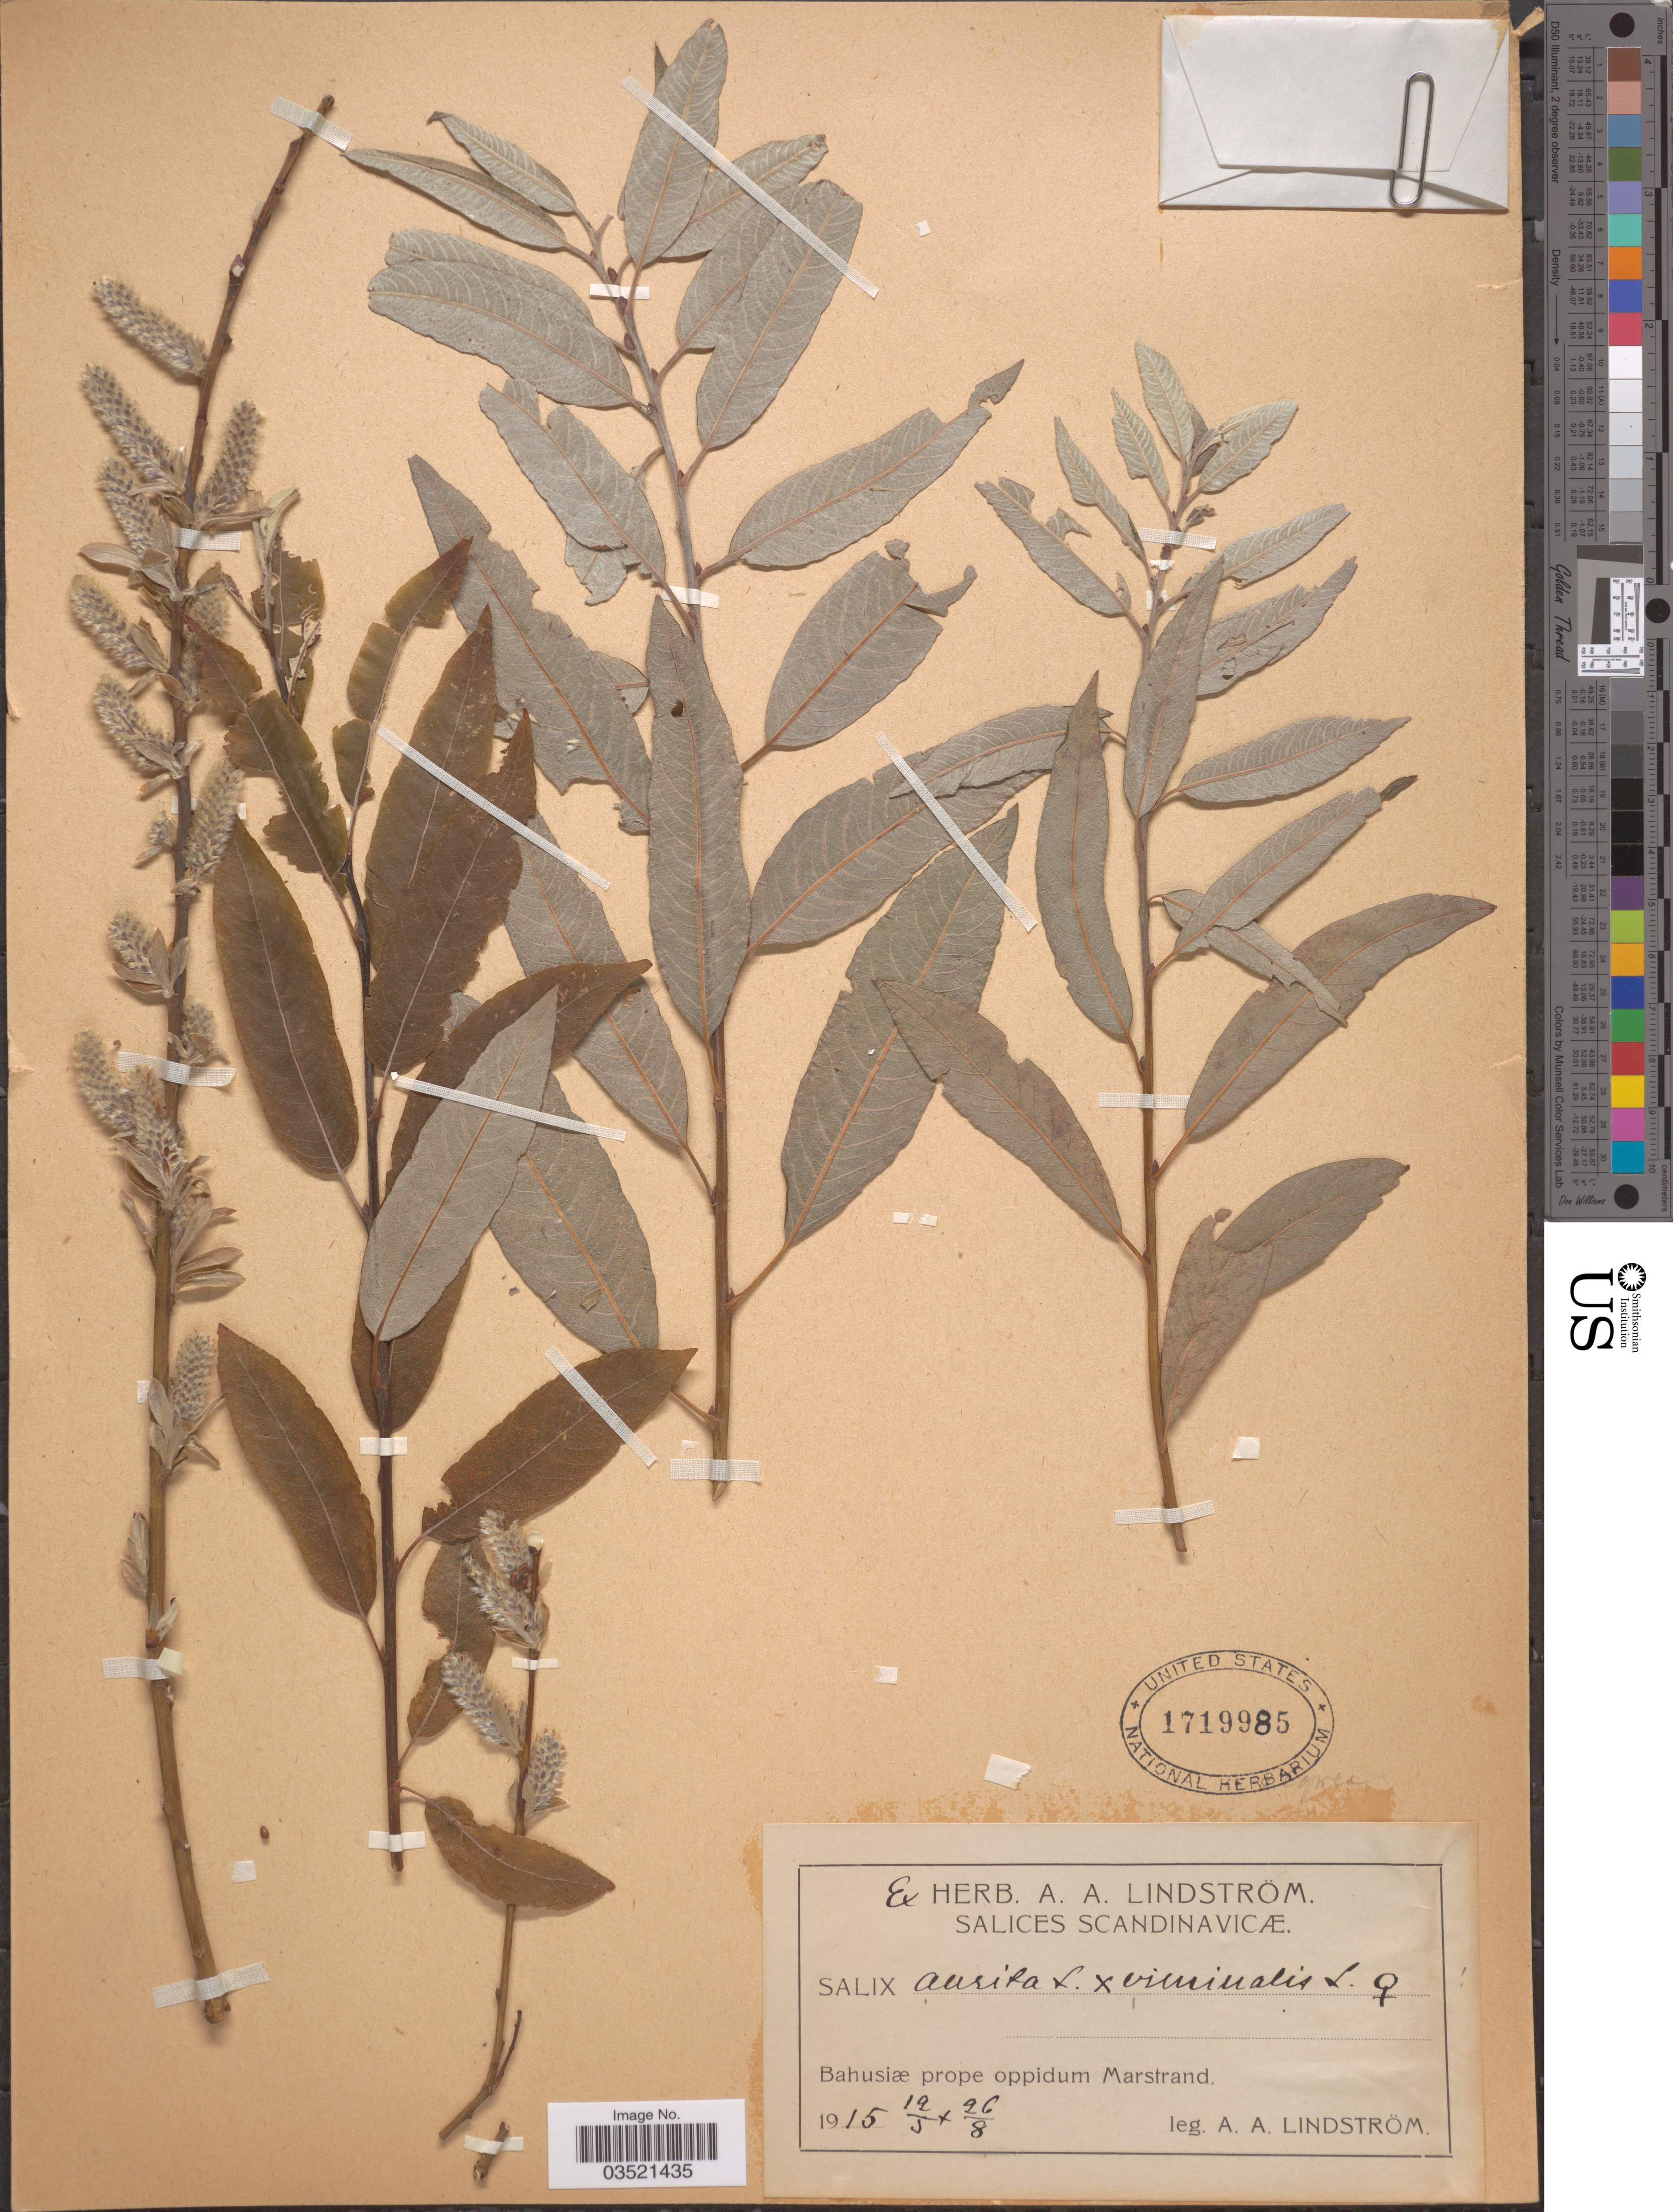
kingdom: Plantae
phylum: Tracheophyta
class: Magnoliopsida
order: Malpighiales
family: Salicaceae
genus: Salix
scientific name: Salix aurita x S. viminalis L.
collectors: A. Lindstrom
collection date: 1915-05-12/1915-08-26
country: Sweden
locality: Scandinavicæ. Bahusiæ prope oppidum Marstrand.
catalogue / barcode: US 1719985